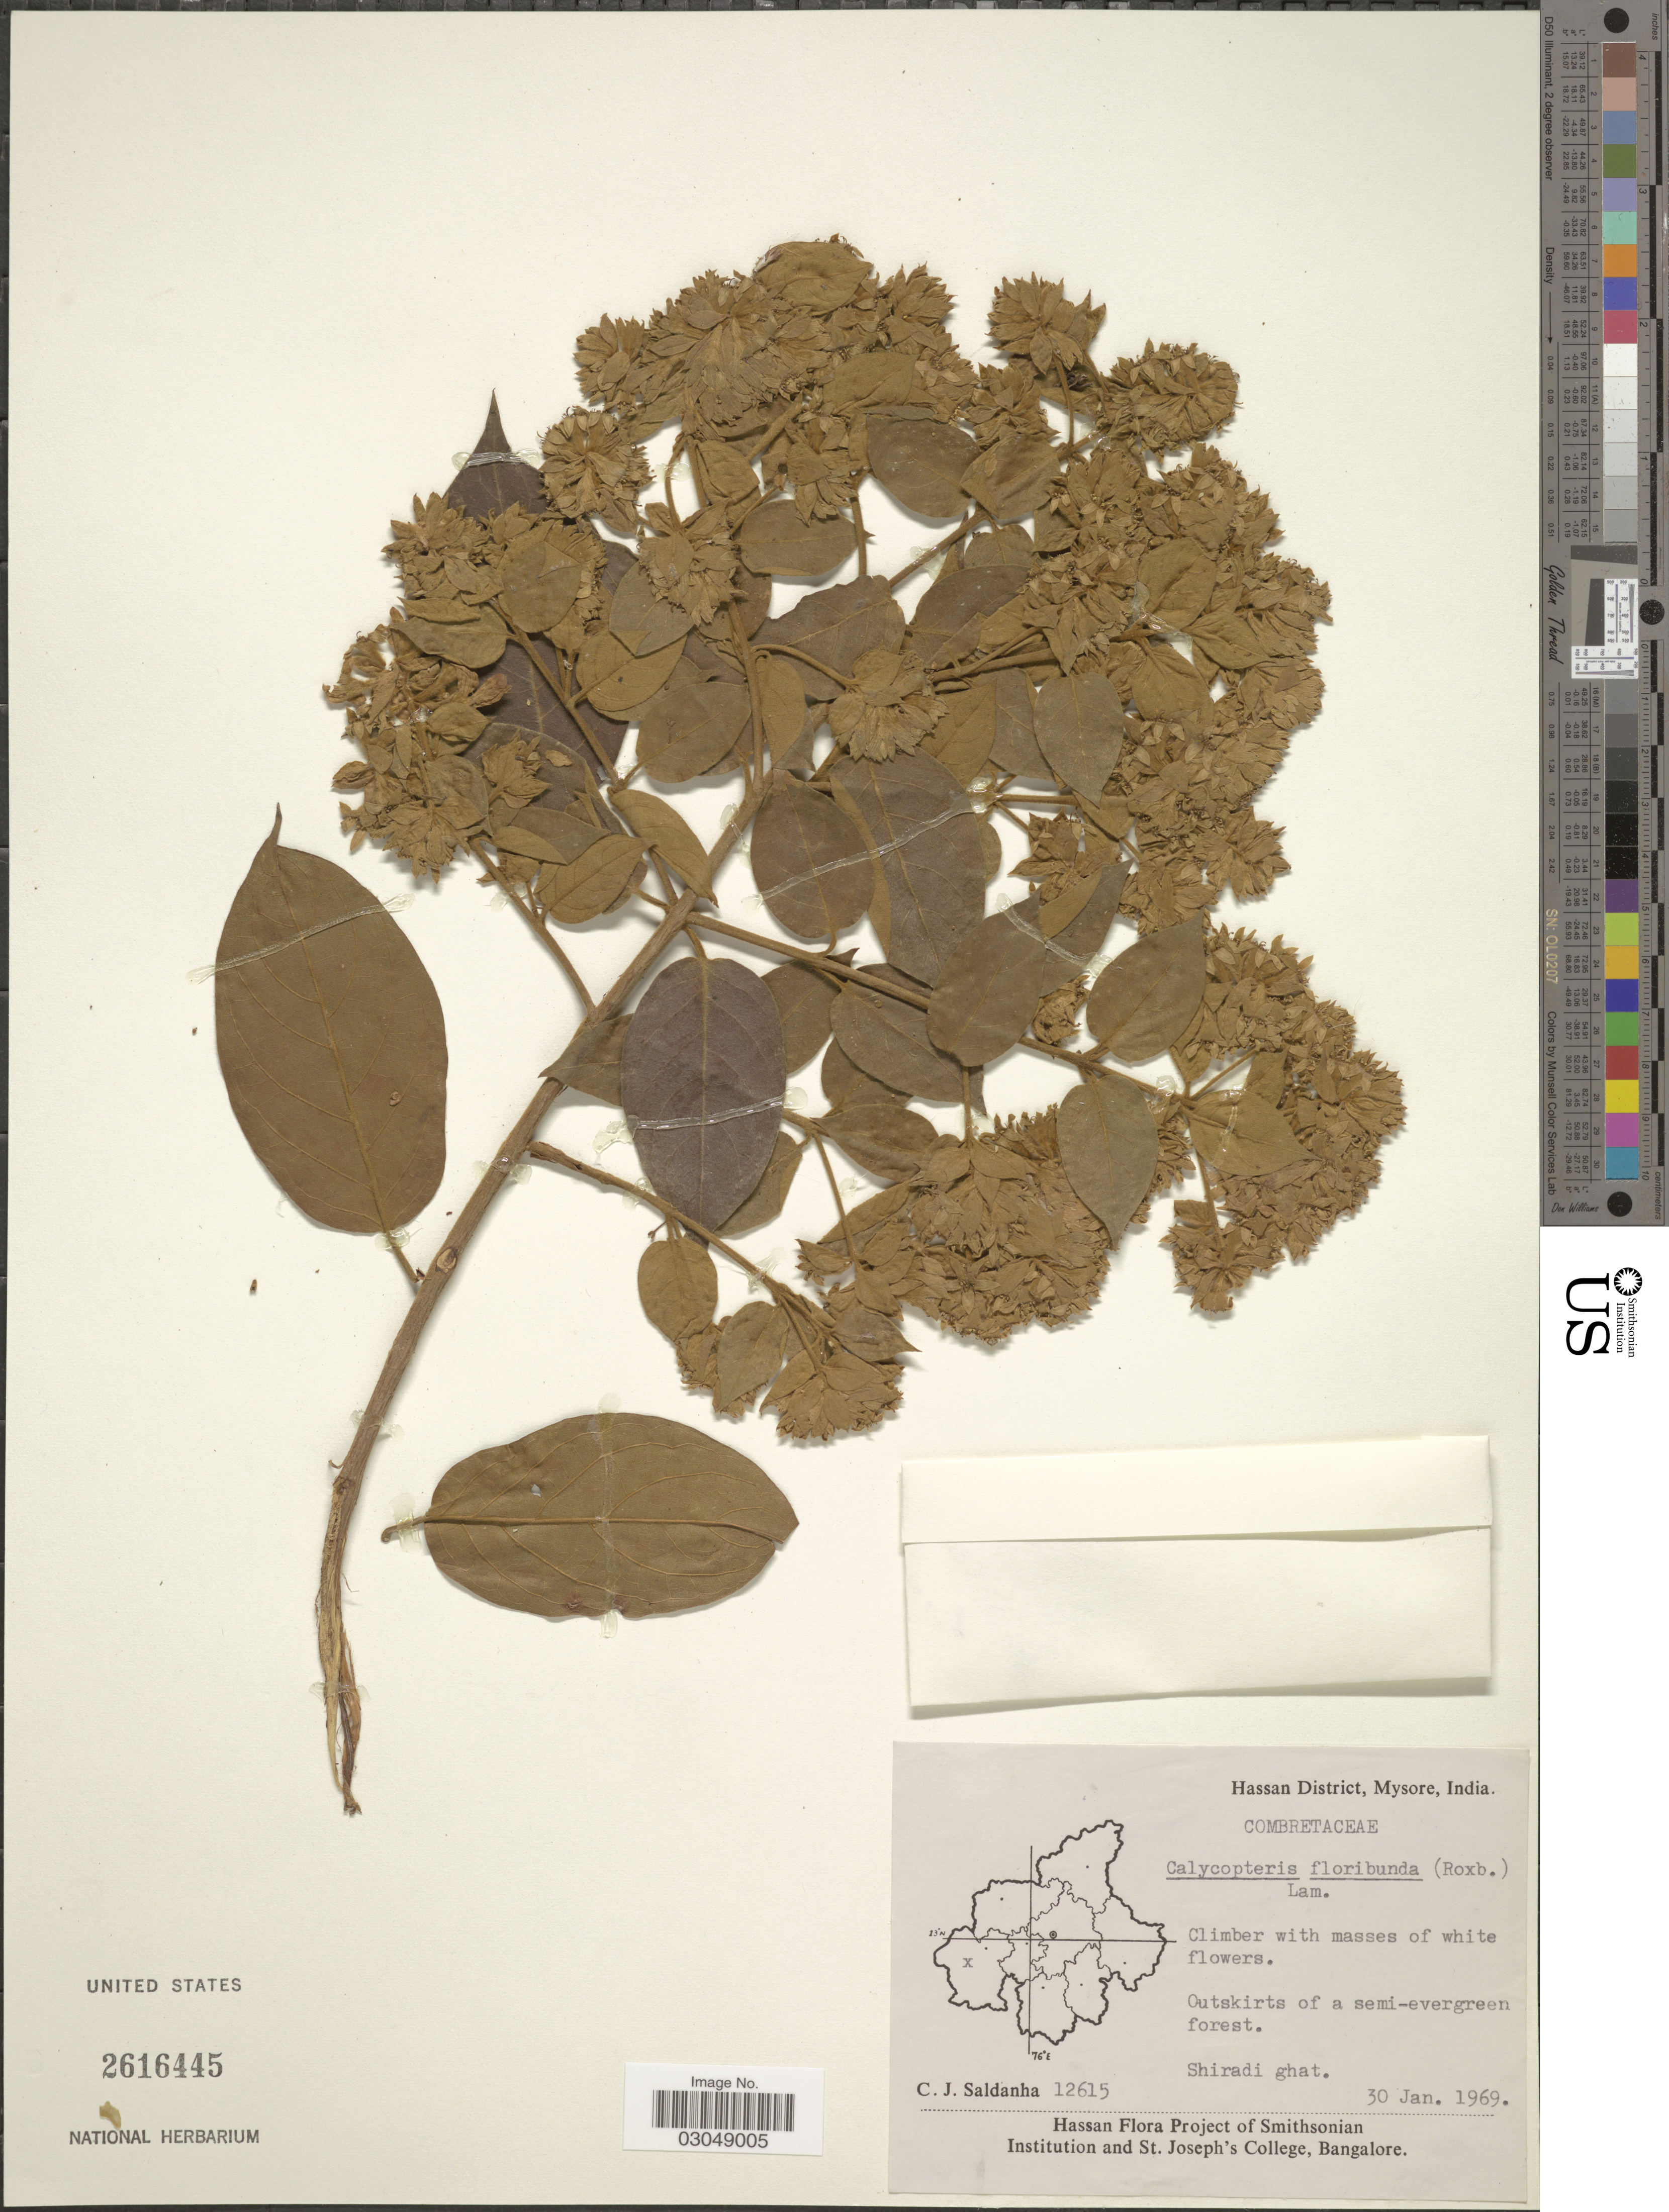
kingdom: Plantae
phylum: Tracheophyta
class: Magnoliopsida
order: Myrtales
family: Combretaceae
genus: Getonia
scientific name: Getonia floribunda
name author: Roxb.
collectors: C. J. Saldanha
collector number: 12615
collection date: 1969-01-30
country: India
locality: Hassan District, Mysore. Shiradi ghat.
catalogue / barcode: US 2616445